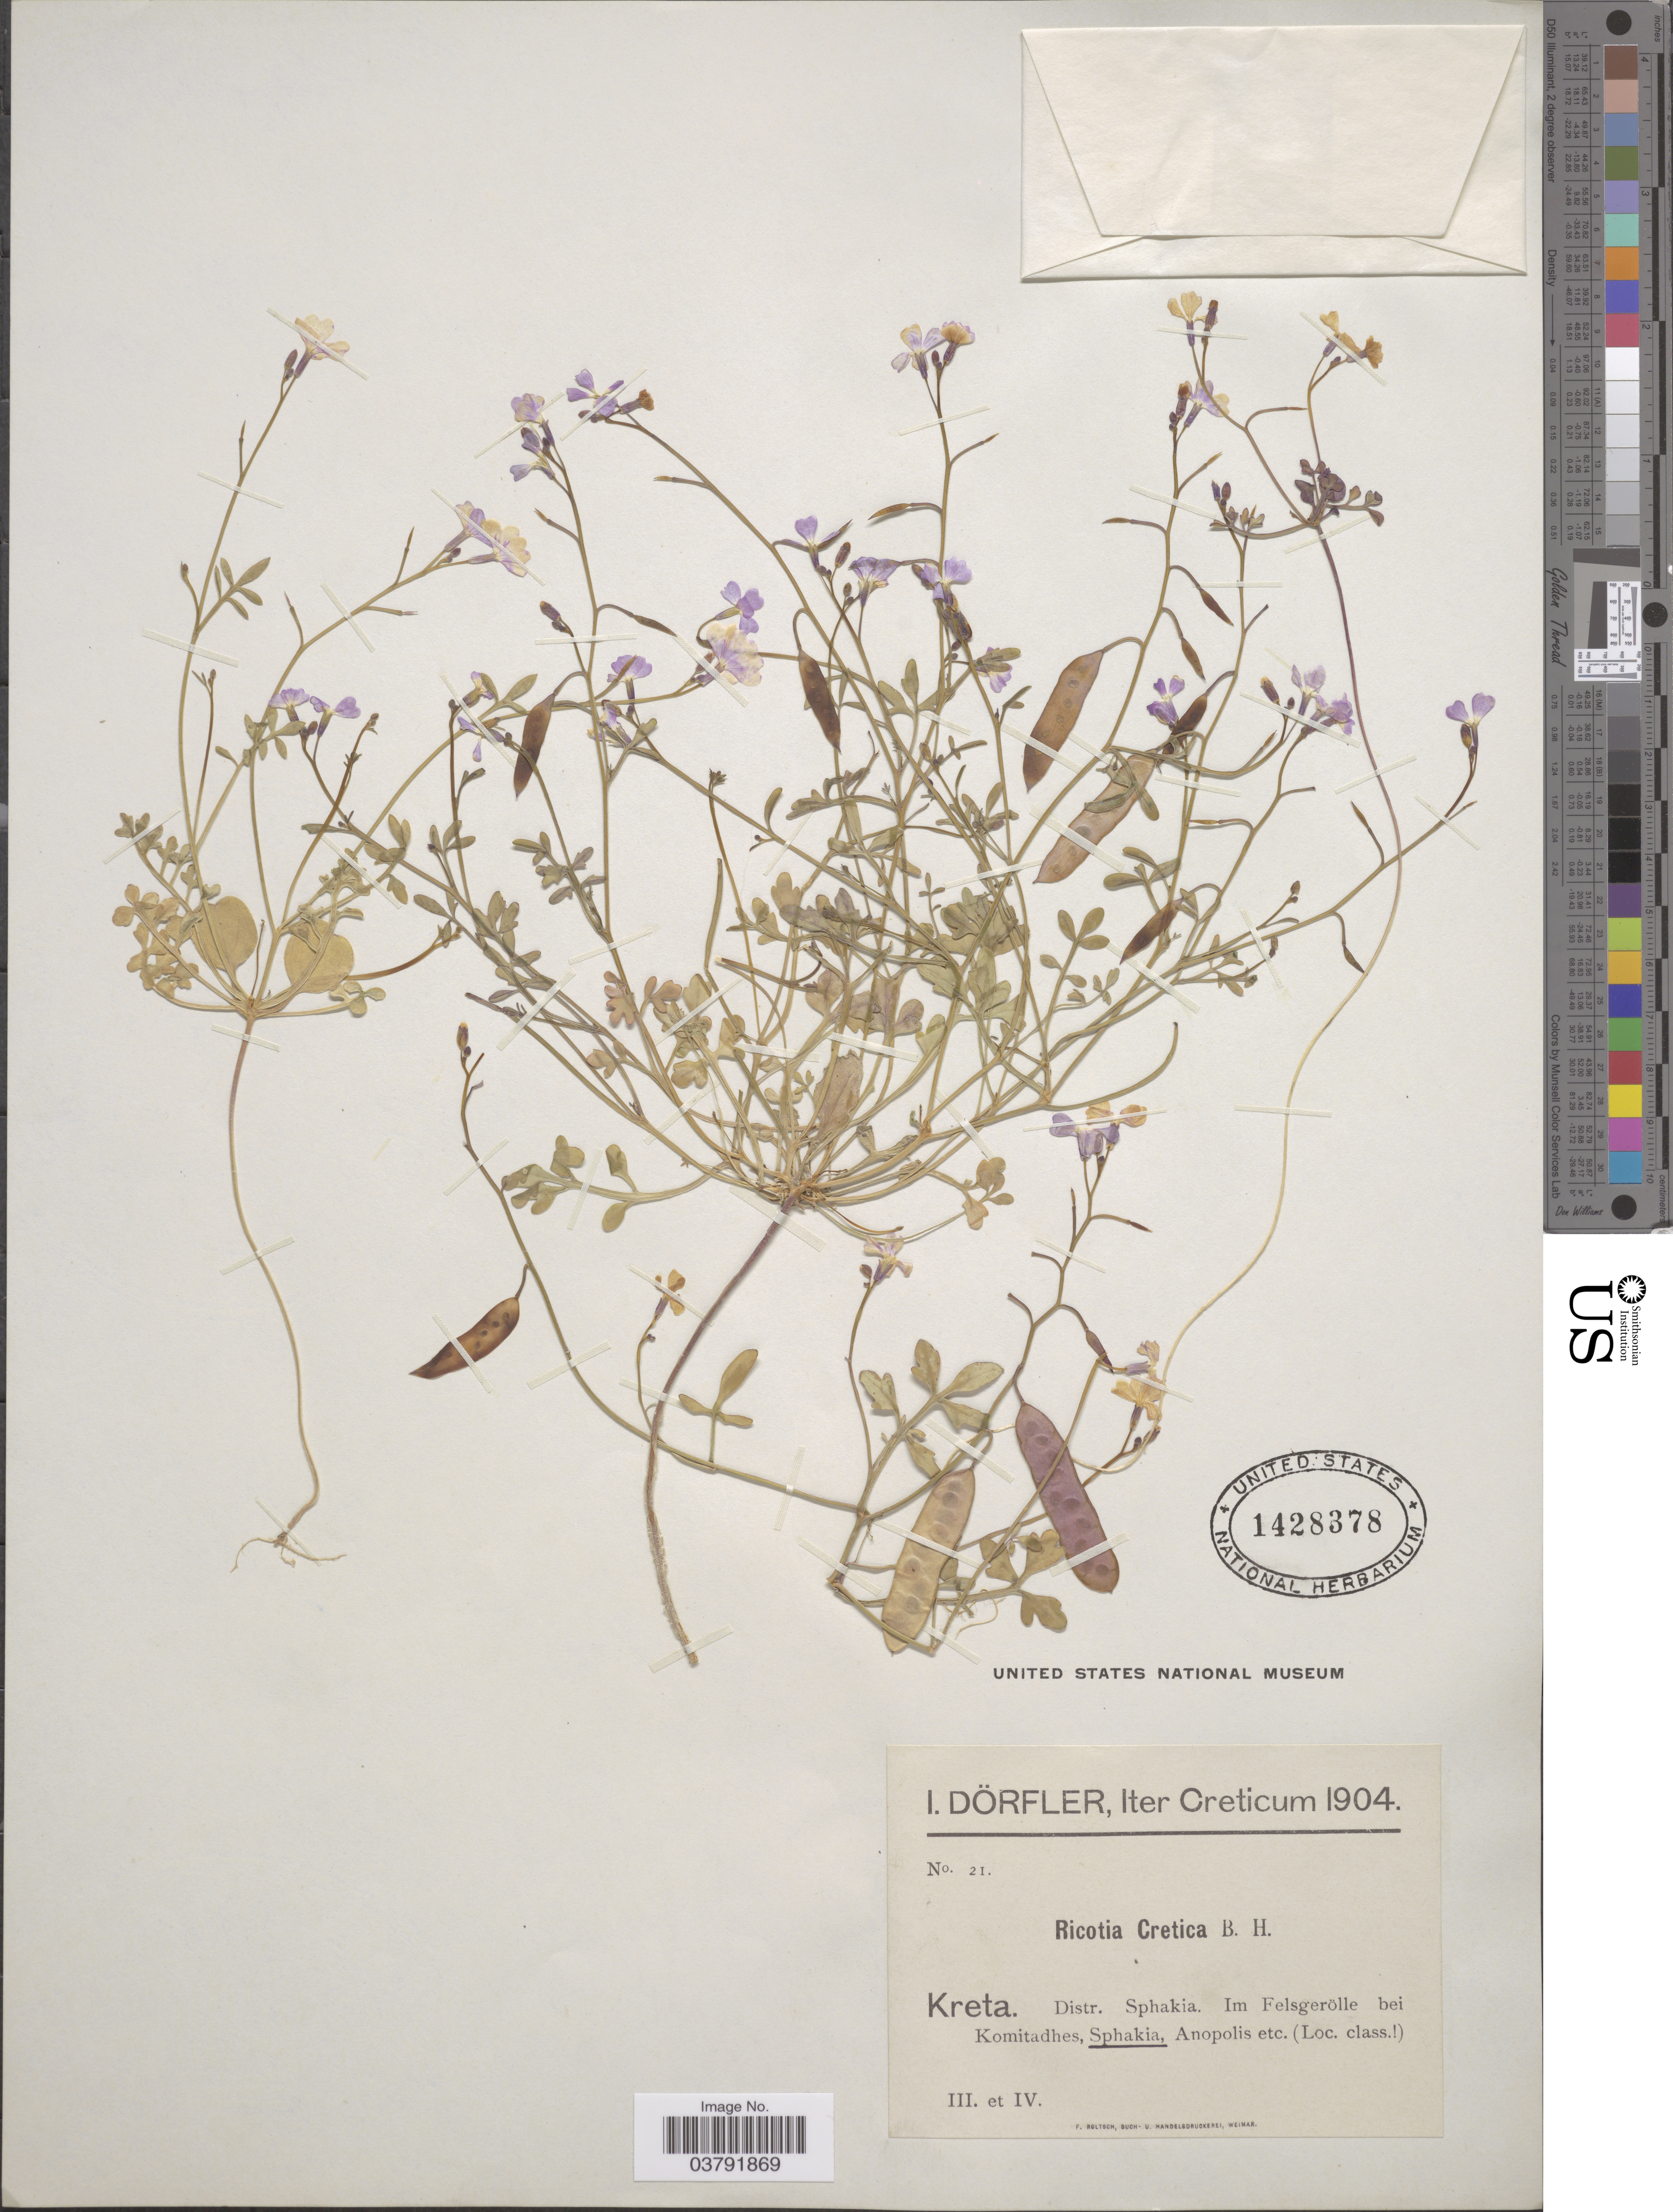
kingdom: Plantae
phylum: Tracheophyta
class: Magnoliopsida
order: Brassicales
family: Brassicaceae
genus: Ricotia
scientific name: Ricotia cretica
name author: Boiss. & Heldr.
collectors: I. Dörfler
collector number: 21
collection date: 1904-03/1904-04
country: Greece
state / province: Crete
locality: Iter Creticum. Distr. Sphakia. Im Felsgerölle bei Komitadhes, Sphakia, Anapolis etc.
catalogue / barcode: US 1428378